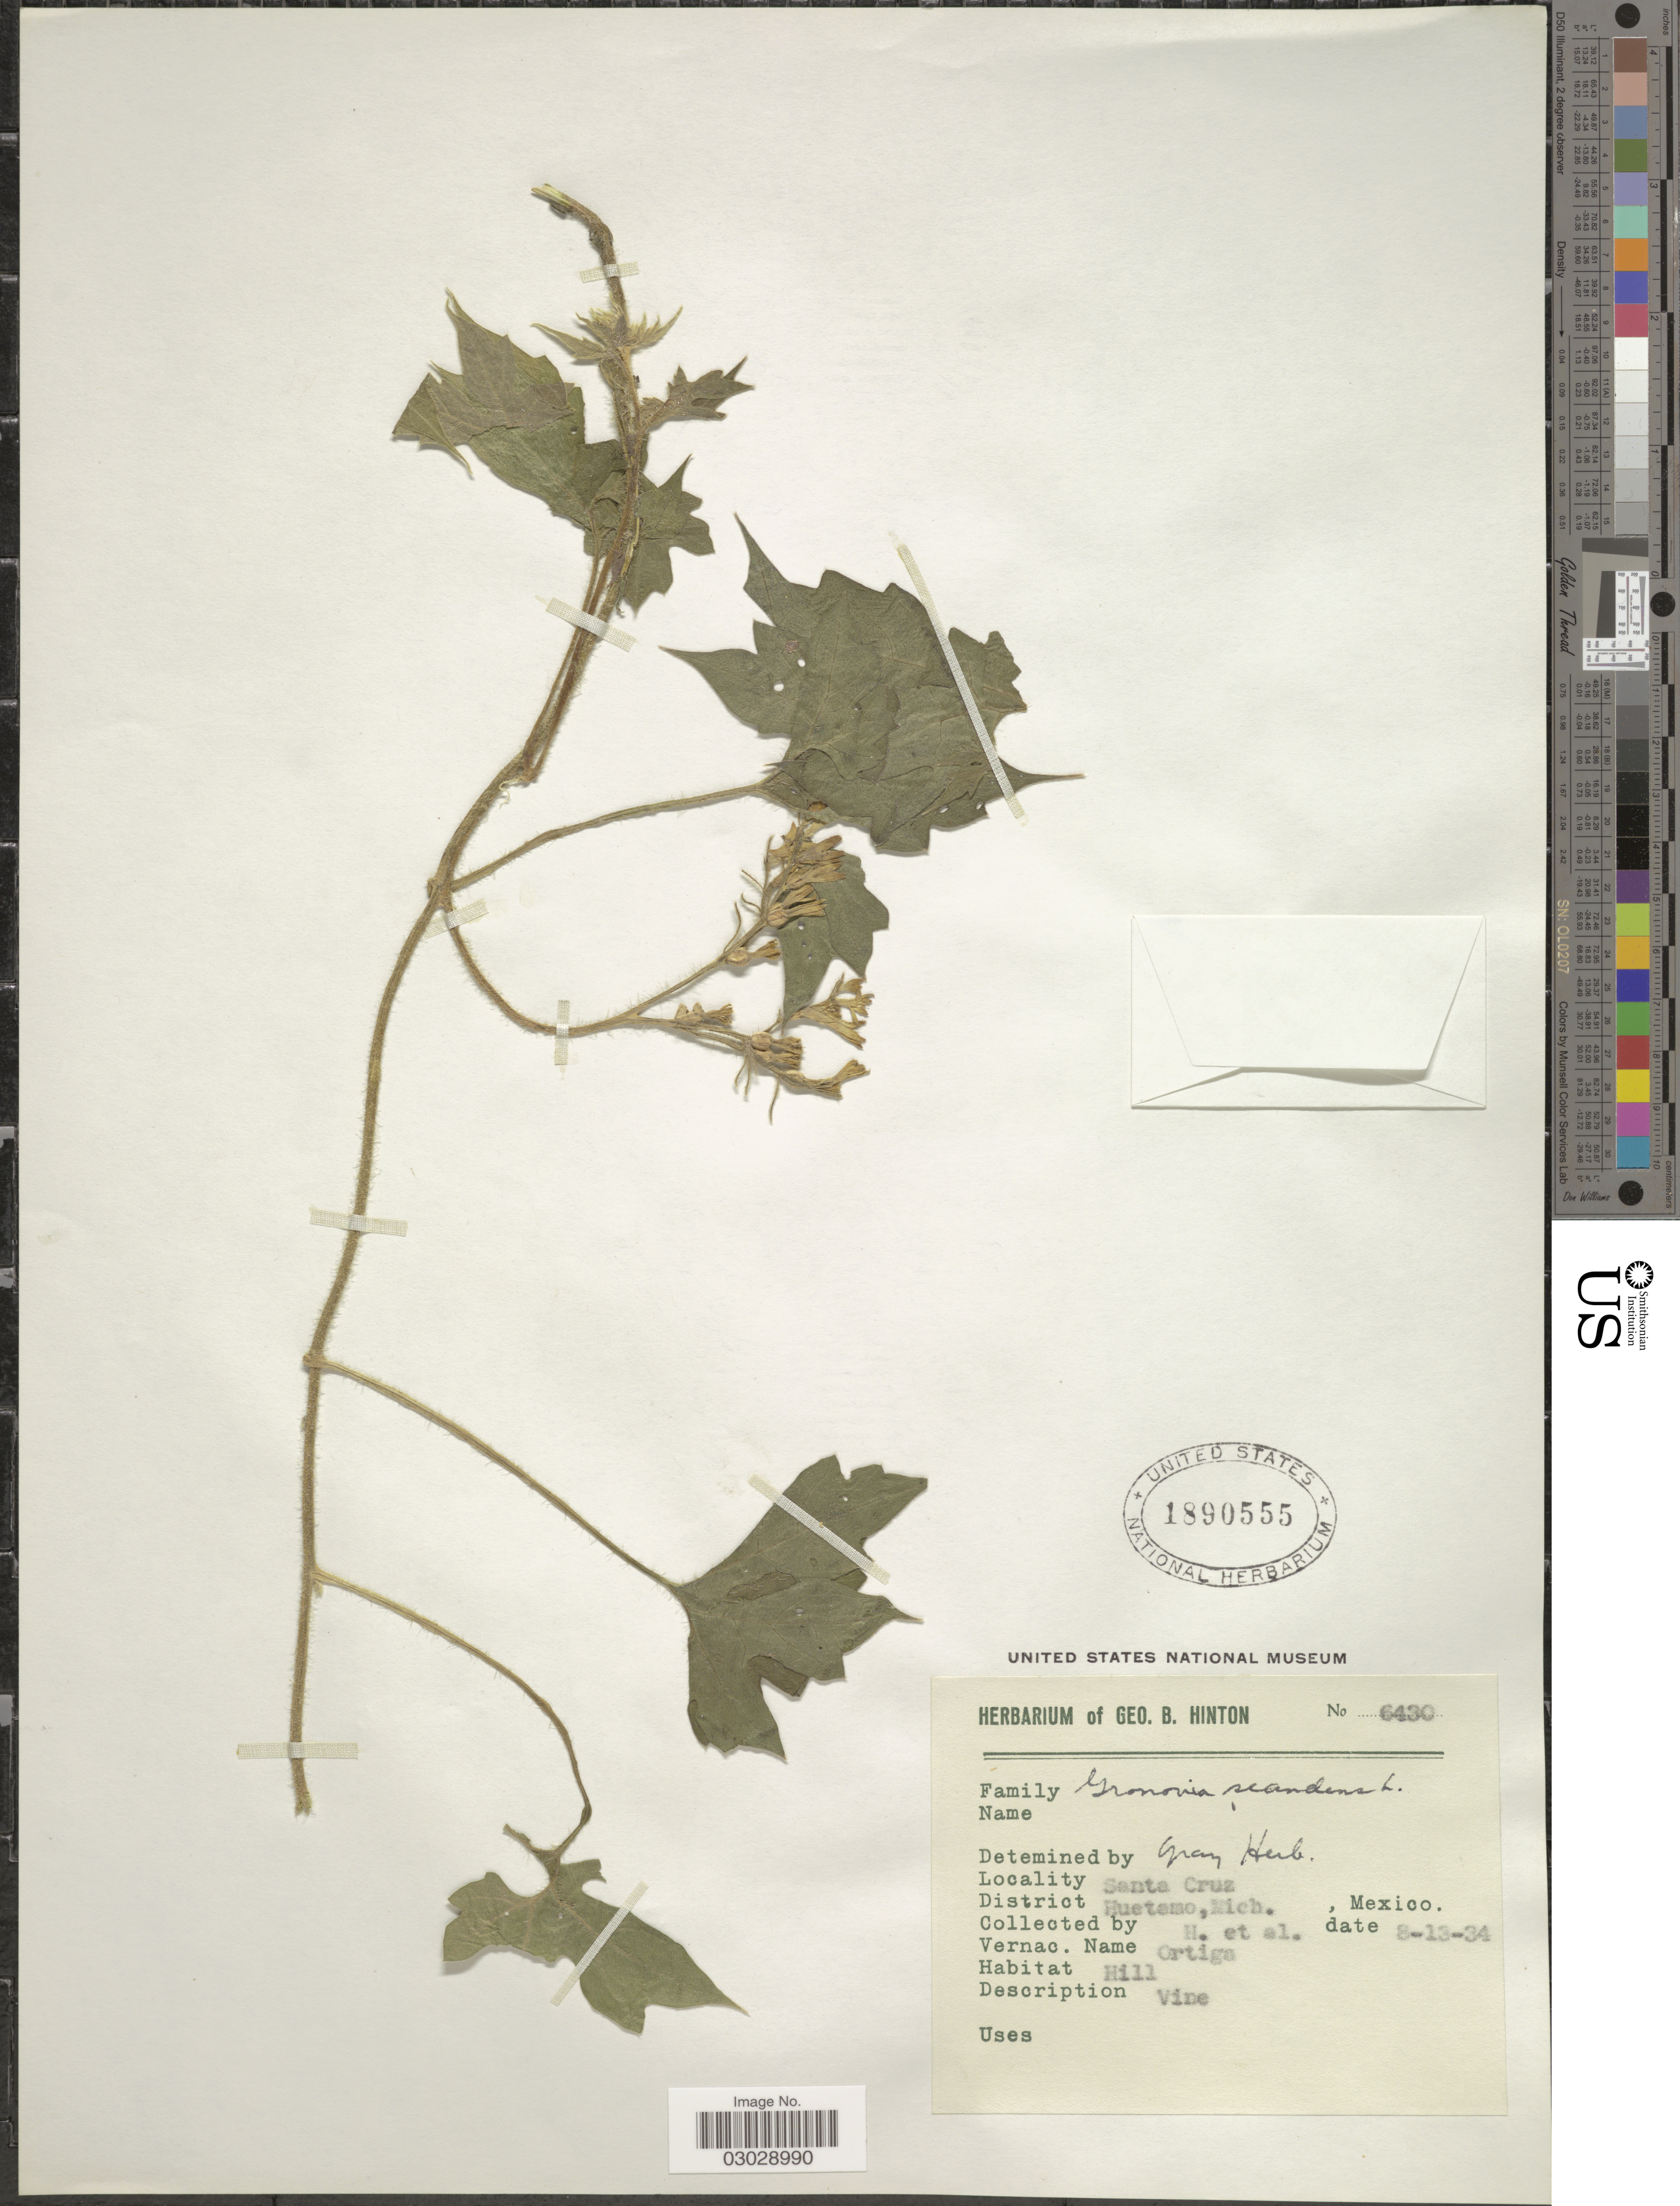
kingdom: Plantae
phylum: Tracheophyta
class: Magnoliopsida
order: Cornales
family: Loasaceae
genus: Gronovia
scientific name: Gronovia scandens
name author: L.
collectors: G. B. Hinton & et al.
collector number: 6430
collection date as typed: Transcribed d/m/y: 13/8/34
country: Mexico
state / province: Michoacán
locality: Santa Cruz. District Huetamo, Mich.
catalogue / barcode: US 1890555